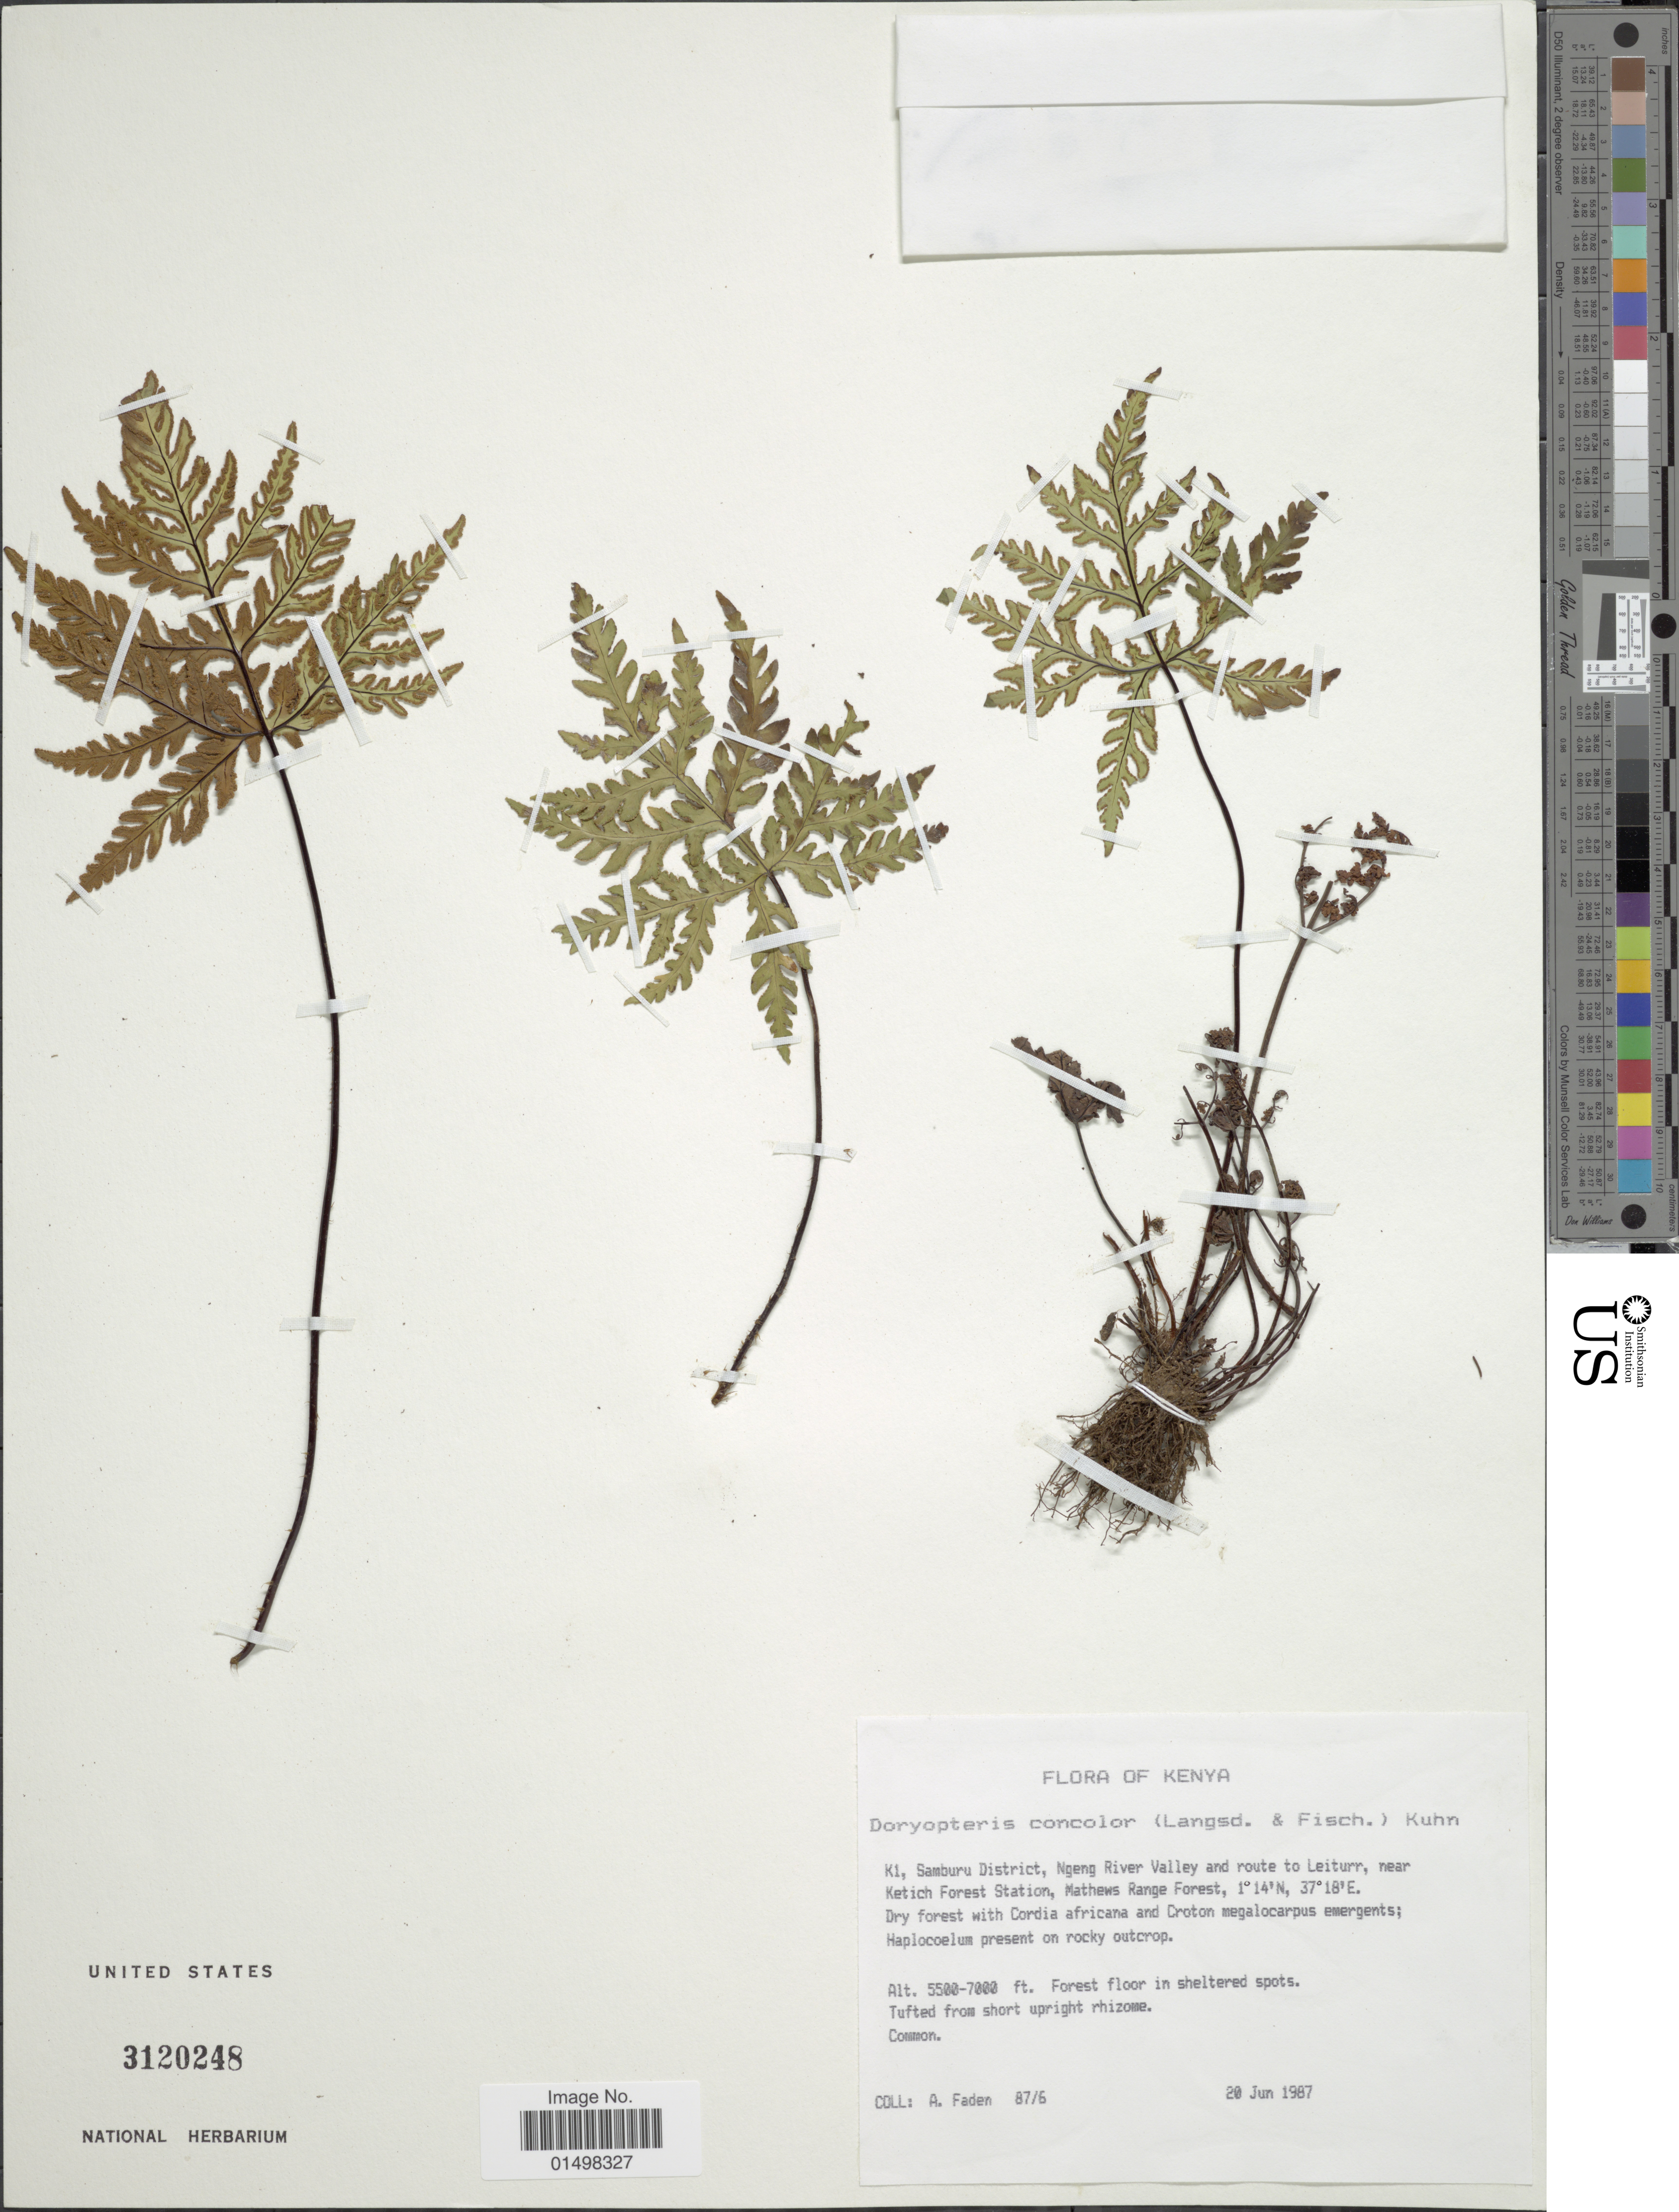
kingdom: Plantae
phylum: Tracheophyta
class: Polypodiopsida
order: Polypodiales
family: Pteridaceae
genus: Doryopteris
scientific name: Doryopteris concolor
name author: (Langsd. & Fisch.) Kuhn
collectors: A. J. Faden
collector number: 87/6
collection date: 1987-06-20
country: Kenya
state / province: Samburu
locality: K1, Samburu District, Ngeng River Valley and route to Leiturr, near Ketich Forest Station, Mathews Range Forest.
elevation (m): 1676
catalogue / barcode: US 3120248